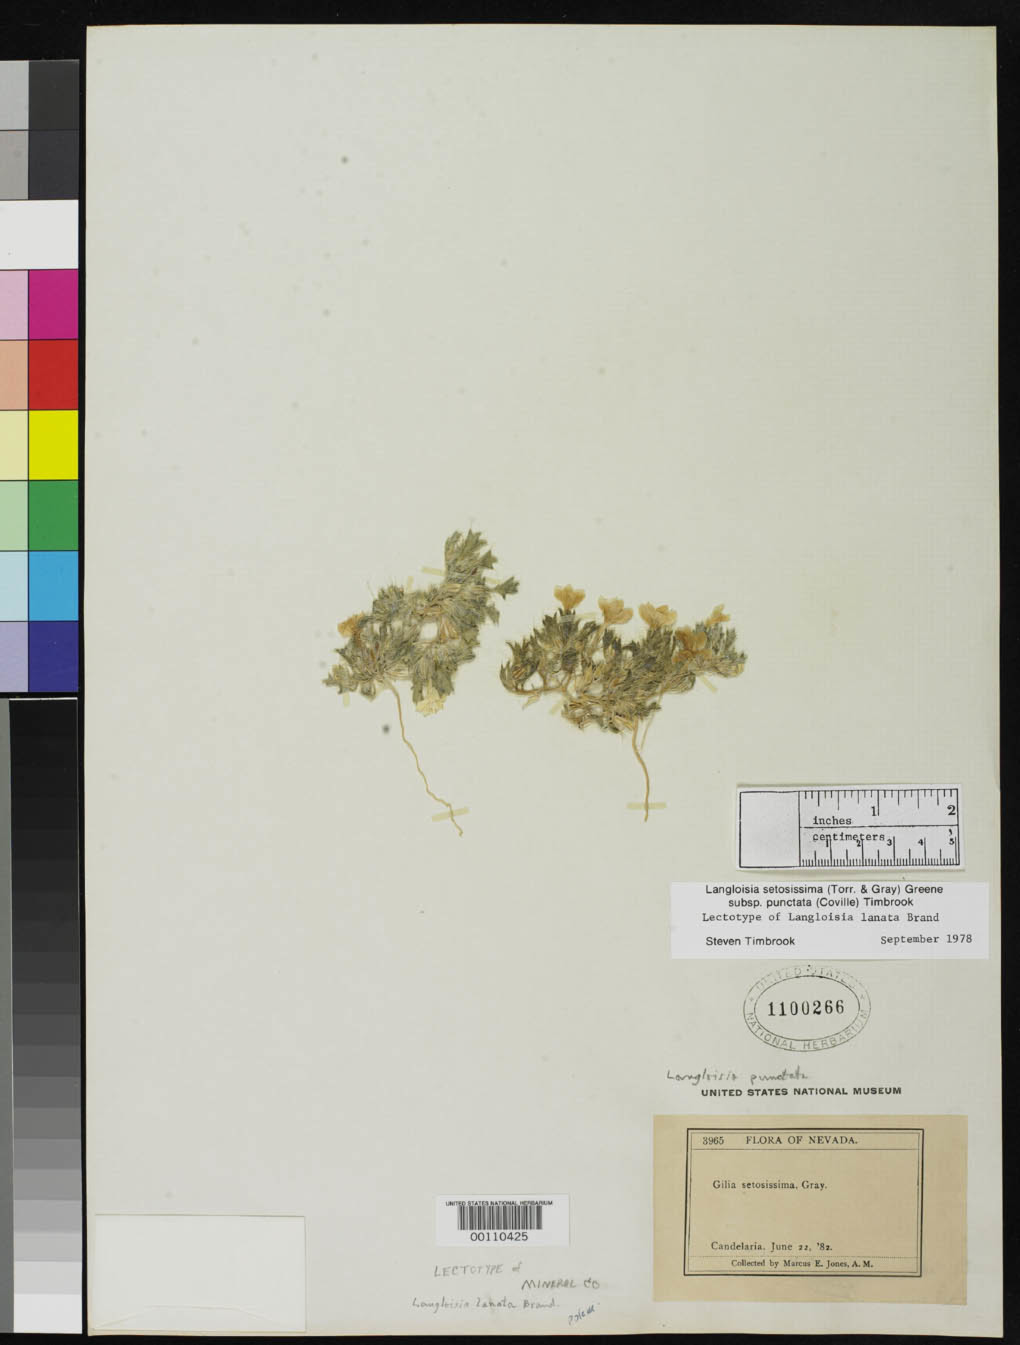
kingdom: Plantae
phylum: Tracheophyta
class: Magnoliopsida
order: Ericales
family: Polemoniaceae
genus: Langloisia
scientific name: Langloisia lanata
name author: Brand in Engl.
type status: Lectotype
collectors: M. E. Jones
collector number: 3965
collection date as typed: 22 Jun 1882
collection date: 1882-06-22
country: United States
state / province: Nevada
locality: Candelaria.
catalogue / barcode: US 1100266